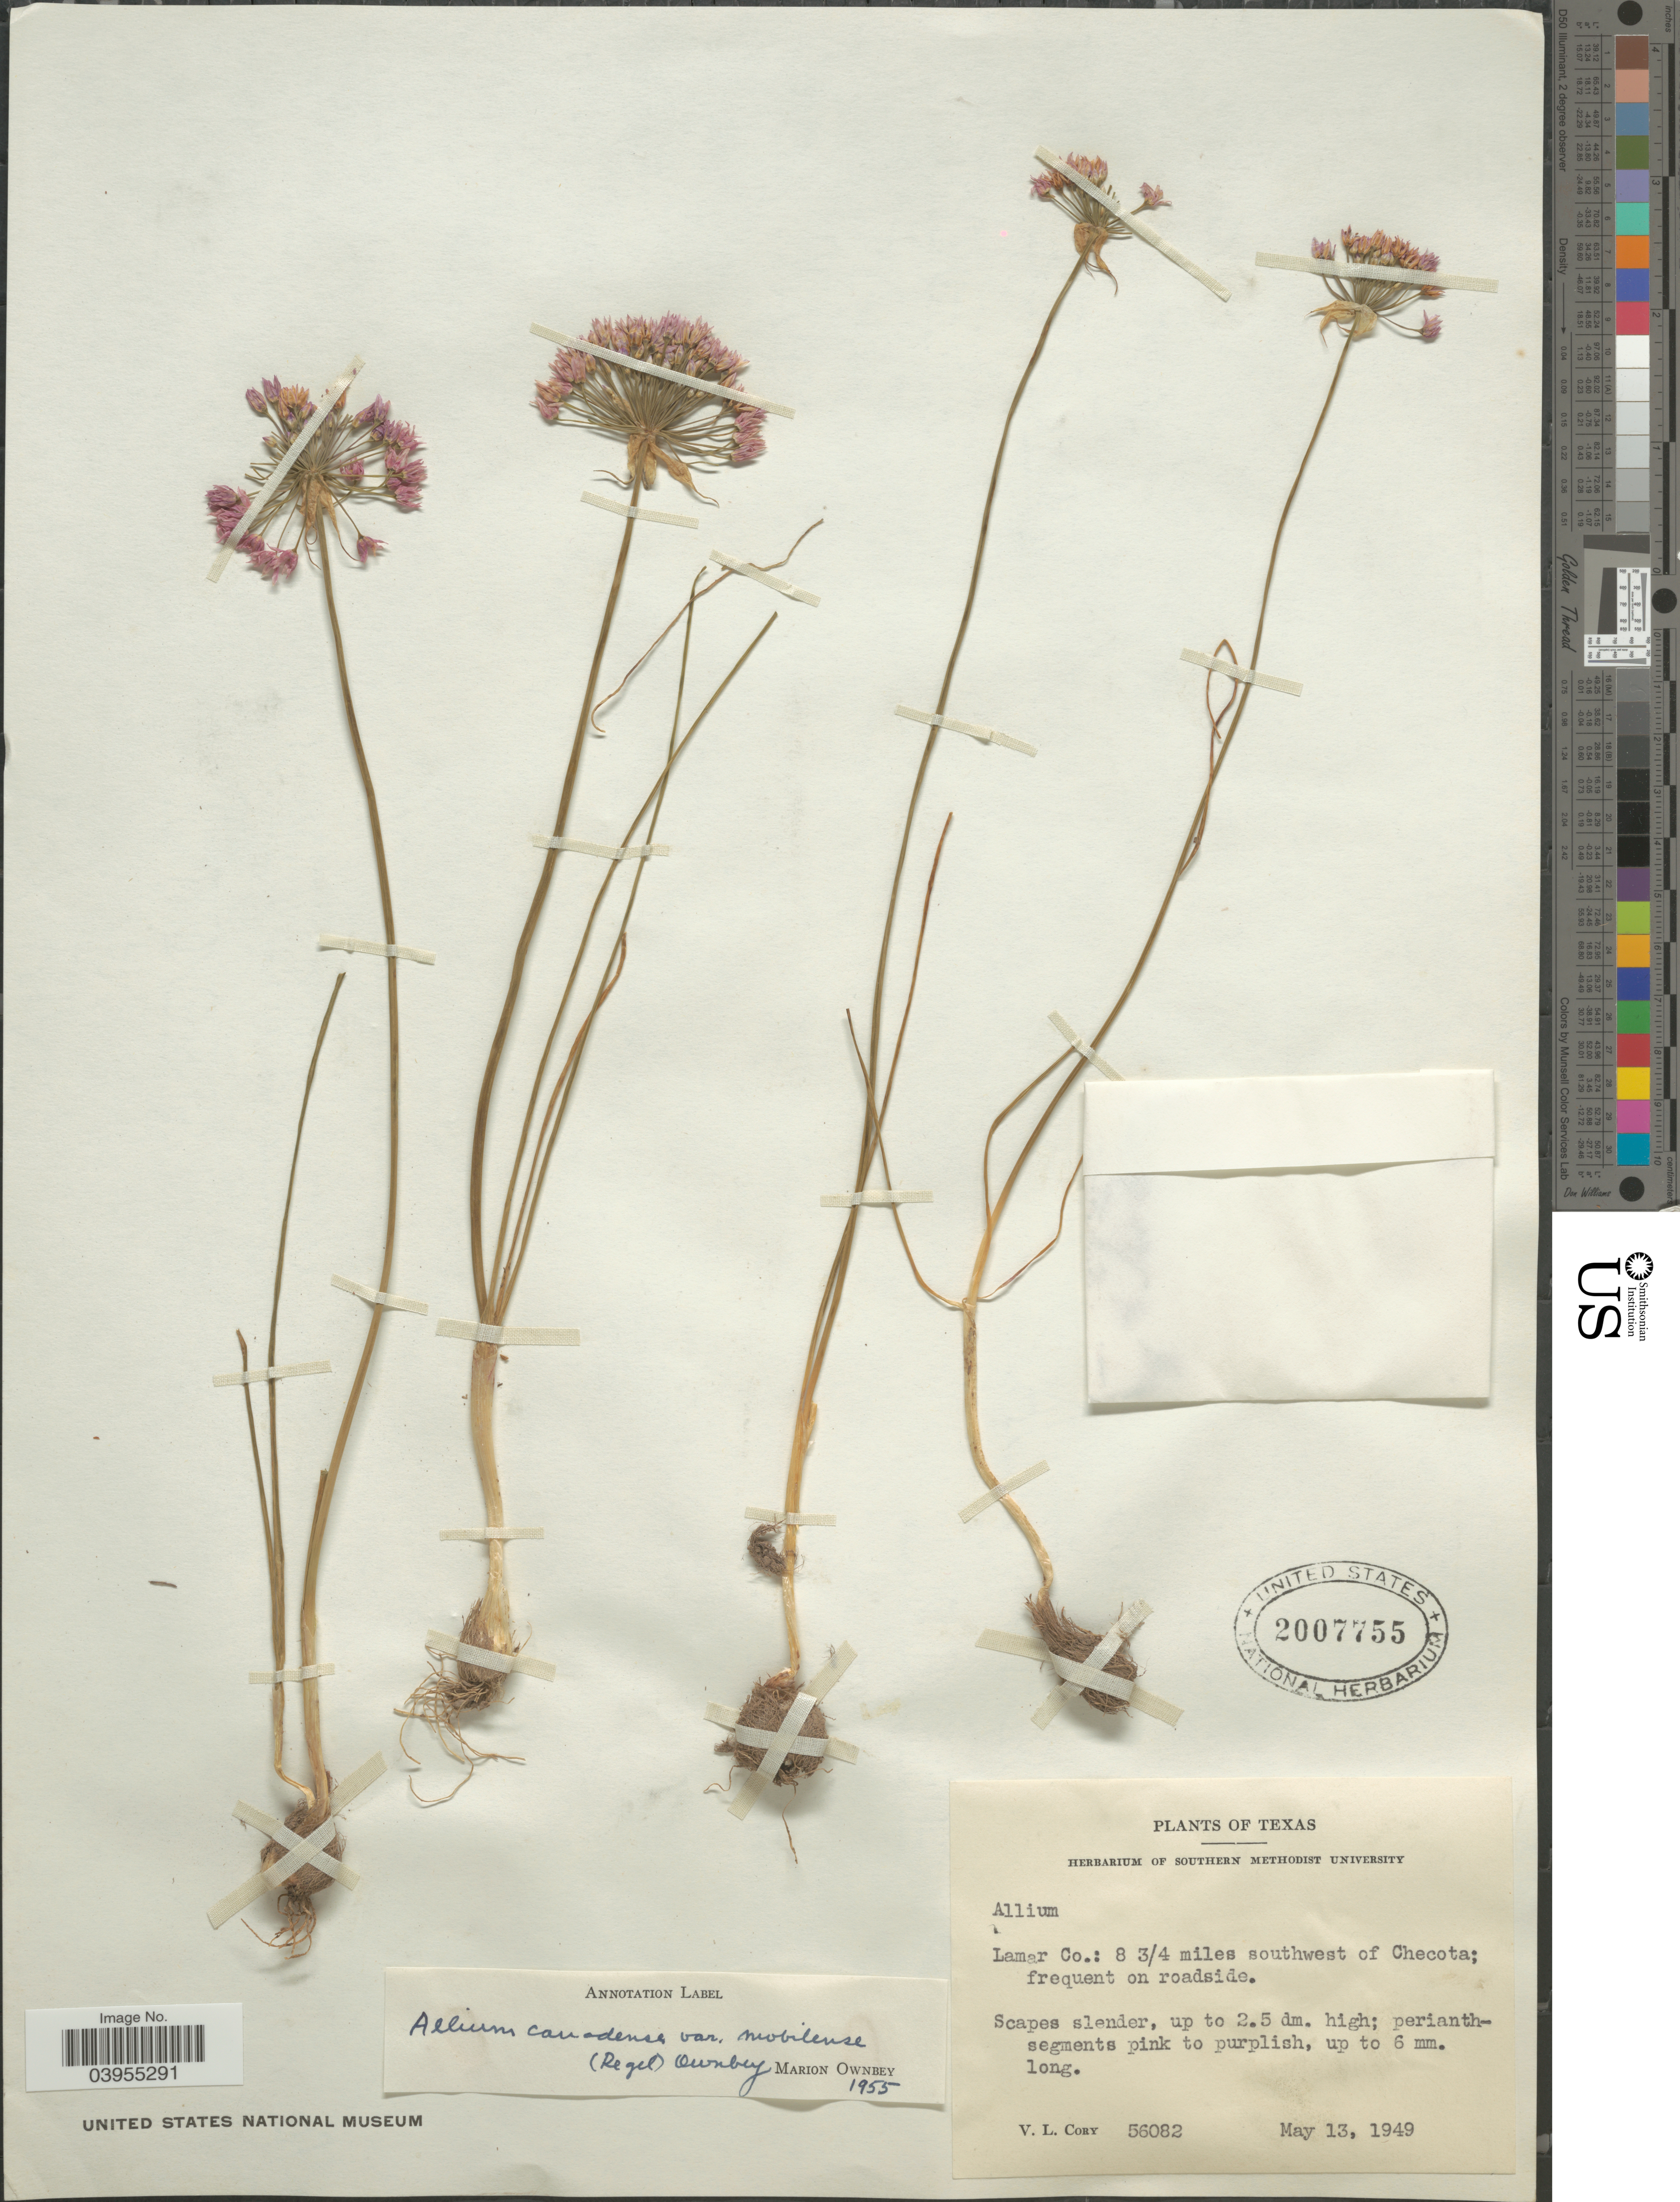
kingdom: Plantae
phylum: Tracheophyta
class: Liliopsida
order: Asparagales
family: Amaryllidaceae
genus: Allium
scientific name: Allium canadense var. mobilense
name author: (Regel) Traub & Ownbey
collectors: V. Cory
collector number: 56082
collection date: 1949-05-13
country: United States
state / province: Texas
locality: Lamar Co.: 8 3/4 miles southwest of Checota.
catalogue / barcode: US 2007755